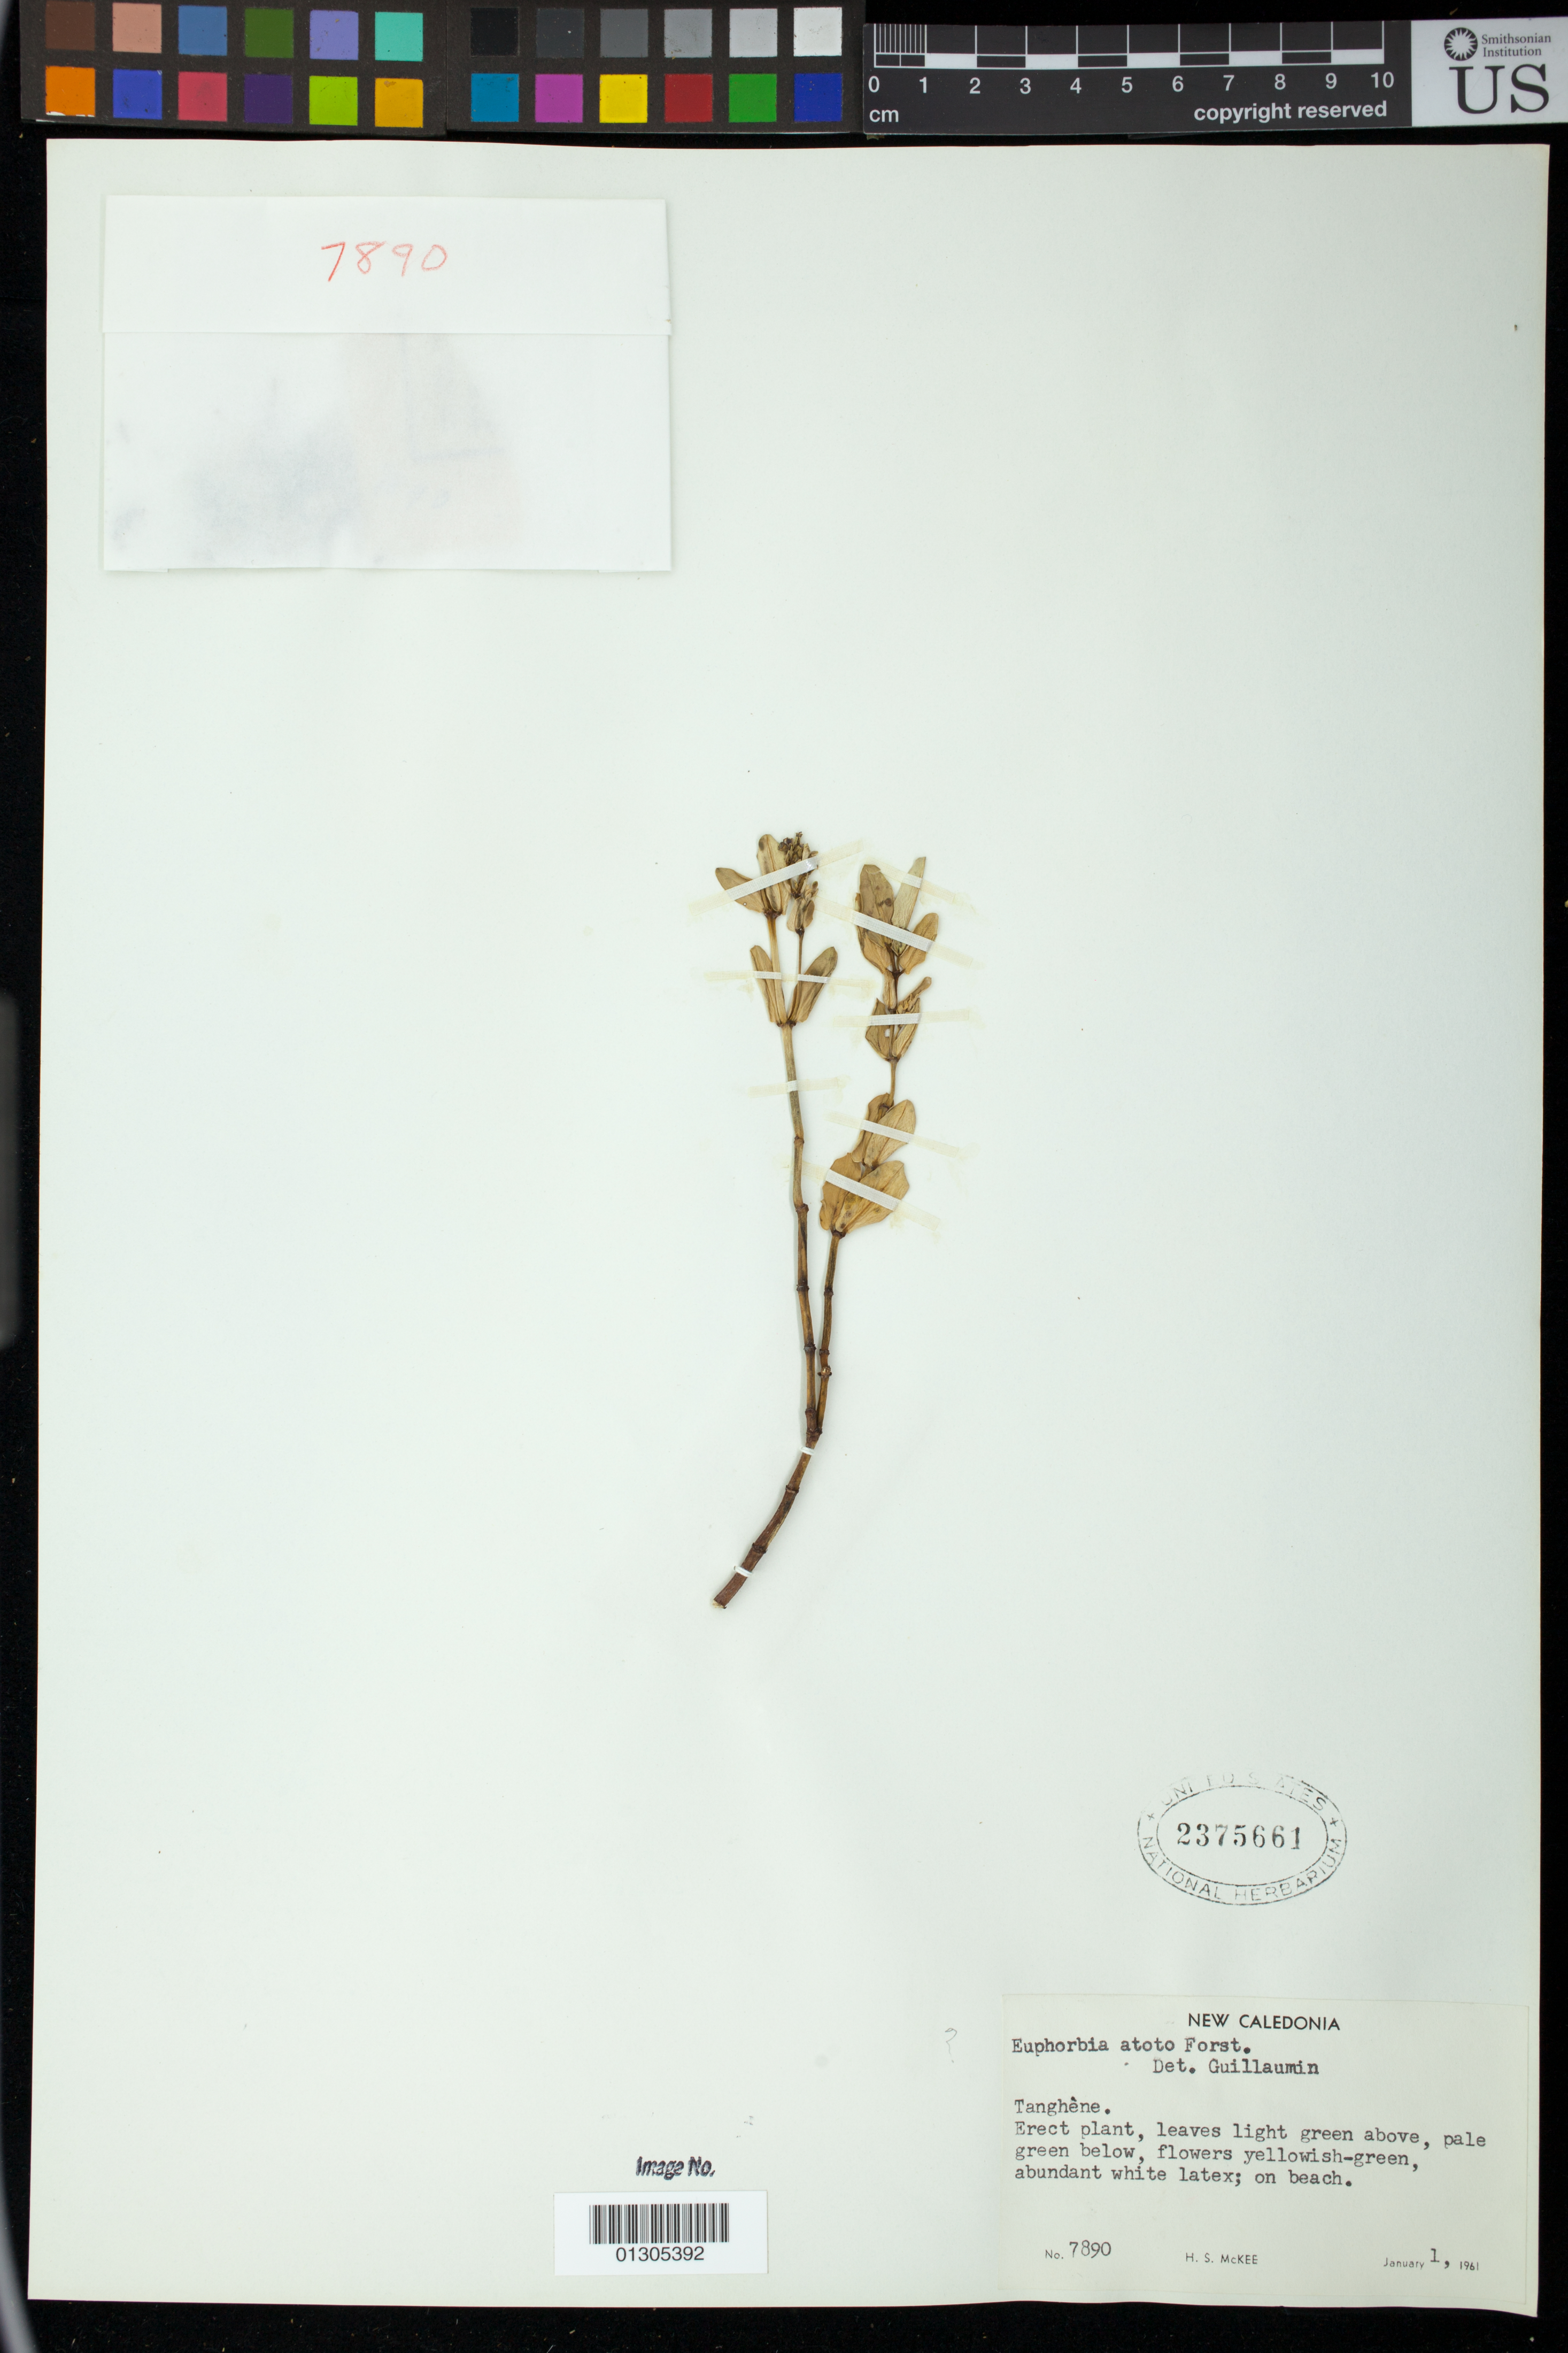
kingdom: Plantae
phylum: Tracheophyta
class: Magnoliopsida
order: Malpighiales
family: Euphorbiaceae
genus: Euphorbia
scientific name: Euphorbia chamissonis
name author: (Klotzsch ex Klotzsch & Garcke) Boiss.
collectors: H. S. McKee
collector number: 7890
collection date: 1961-01-01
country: New Caledonia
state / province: North Province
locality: Tanghene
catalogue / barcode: US 2375661